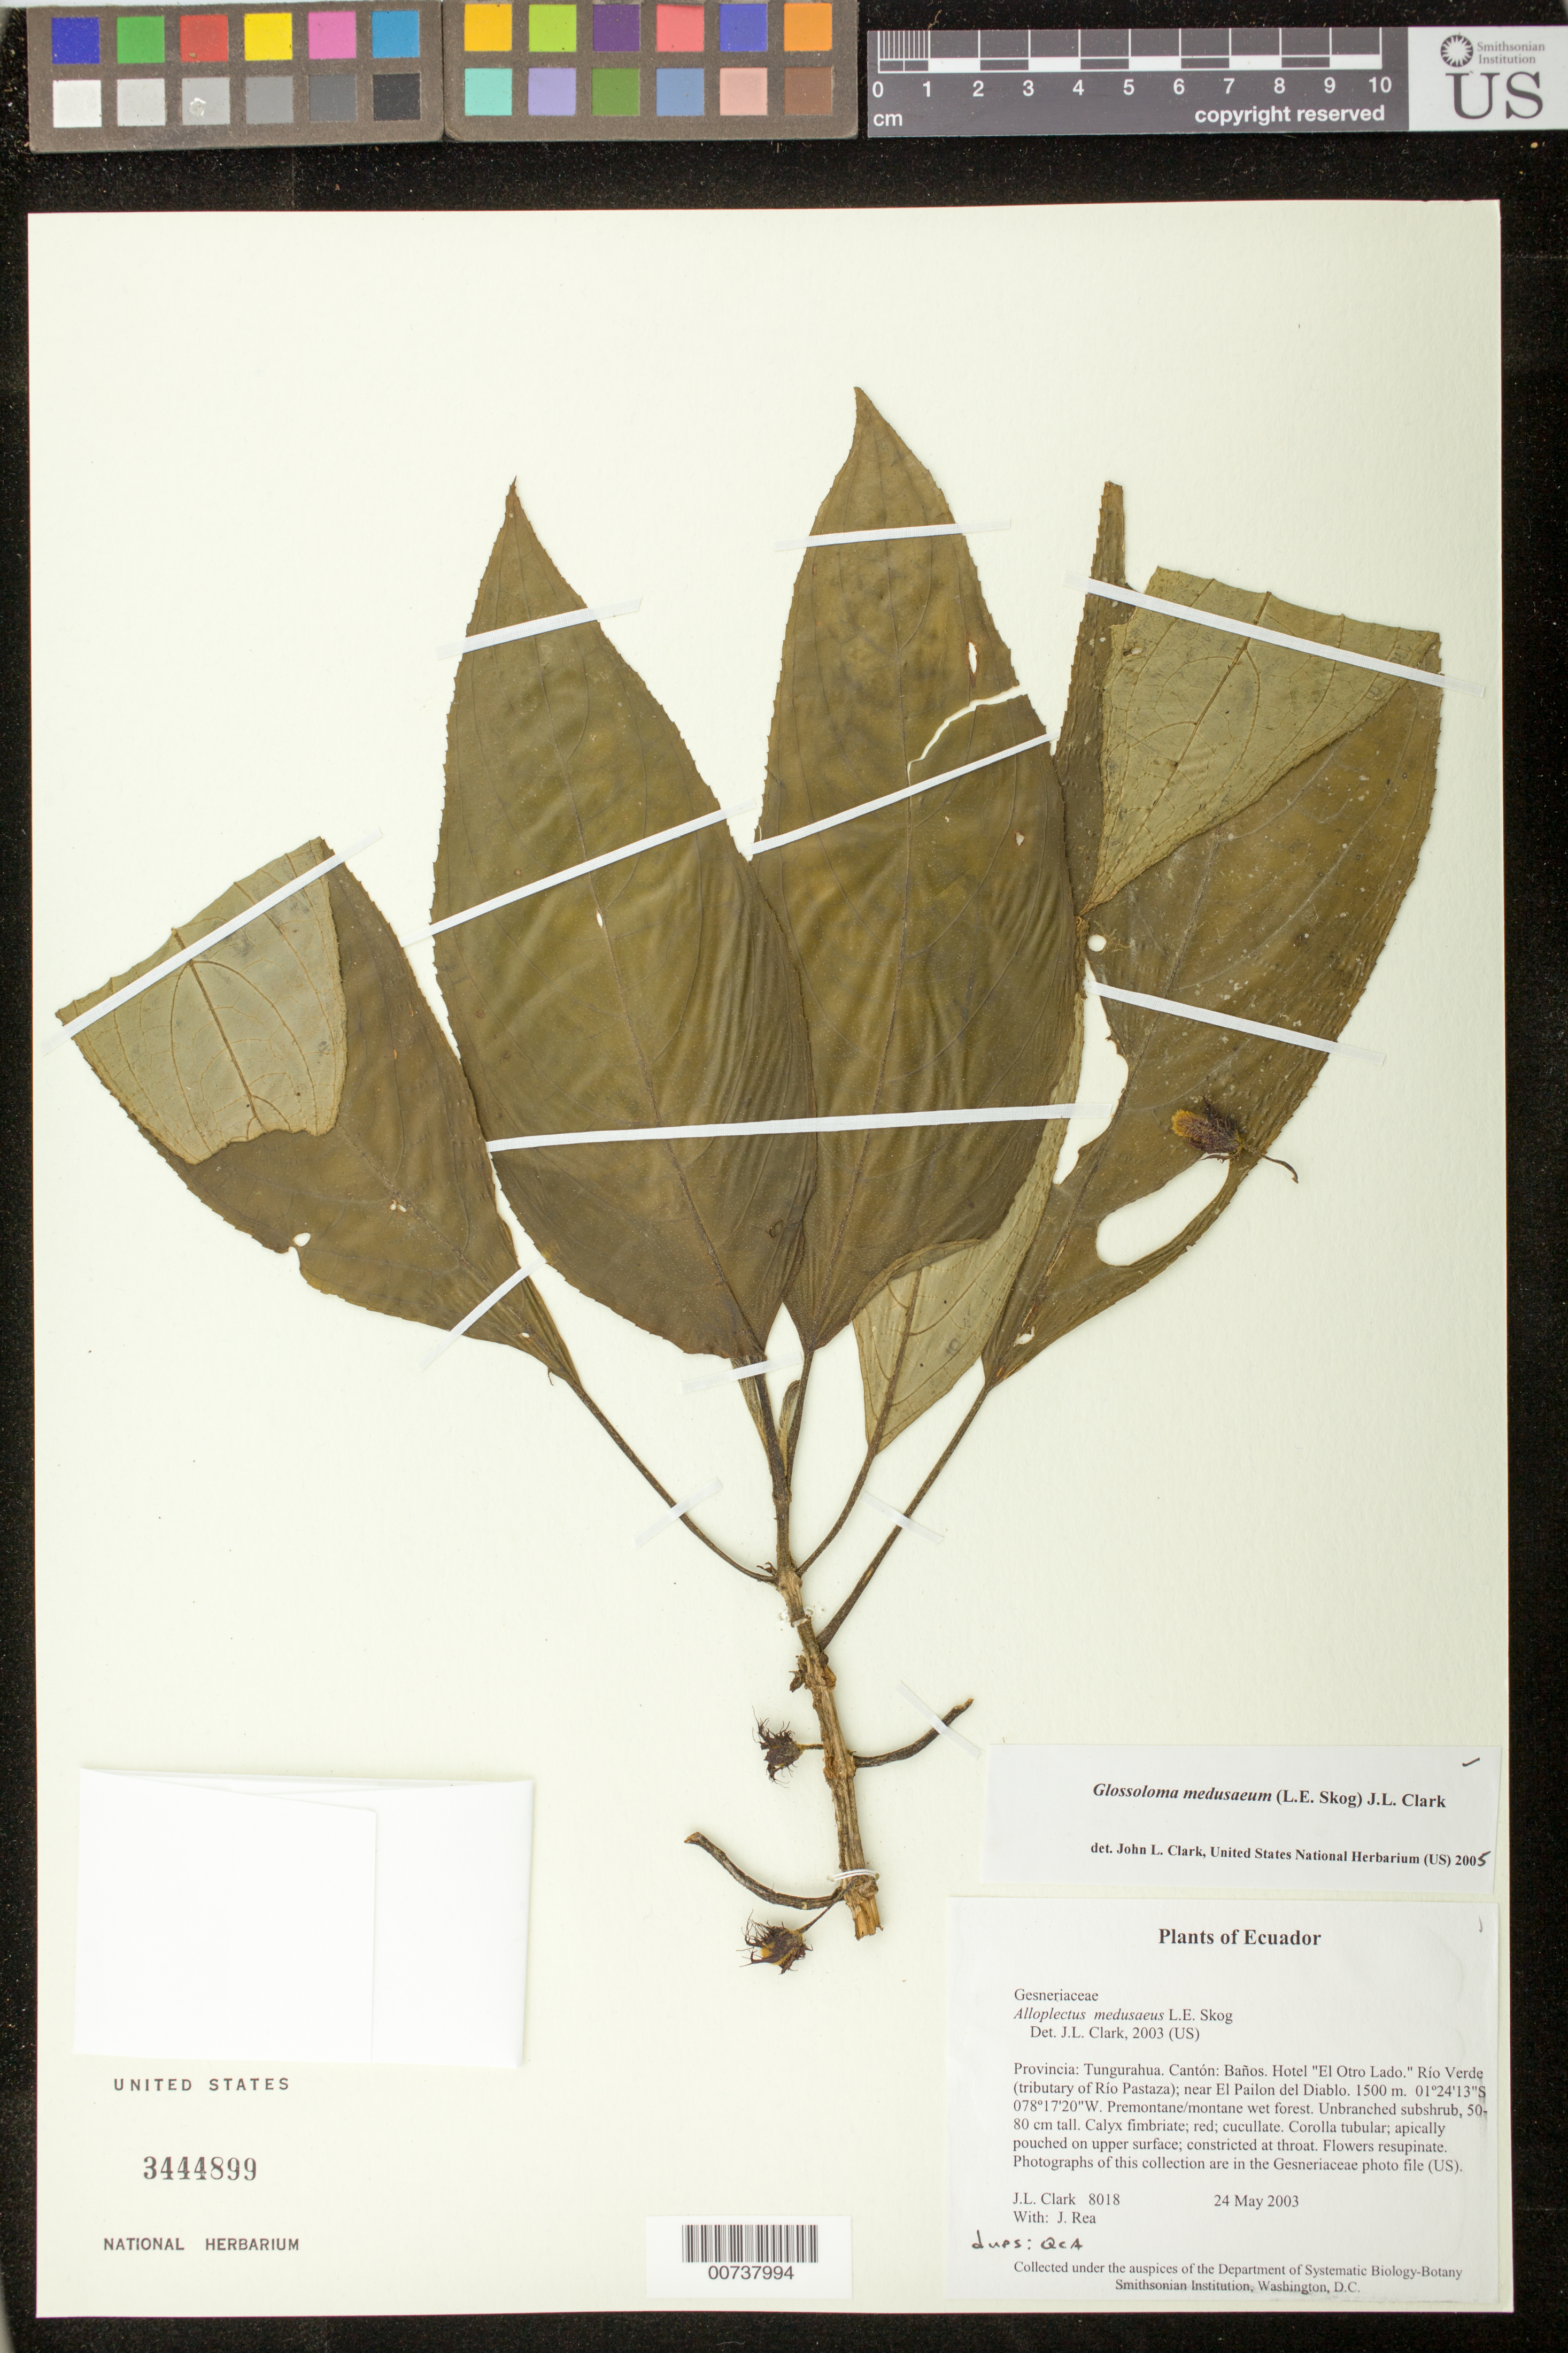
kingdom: Plantae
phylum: Tracheophyta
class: Magnoliopsida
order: Lamiales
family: Gesneriaceae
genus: Glossoloma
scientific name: Glossoloma medusaeum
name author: (L.E. Skog) J.L. Clark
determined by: Clark, J. L., (SEL), The Marie Selby Botanical Garden (UNITED STATES)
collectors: J. L. Clark & J. Rea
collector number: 8018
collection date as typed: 24 May 2003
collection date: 2003-05-24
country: Ecuador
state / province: Tungurahua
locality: Baños. Hotel "El Otro Lado." Río Verde (tributary of Río Pastaza); near El Pailon del Diablo.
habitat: Premontane/montane wet forest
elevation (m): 1500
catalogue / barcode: US 3444899